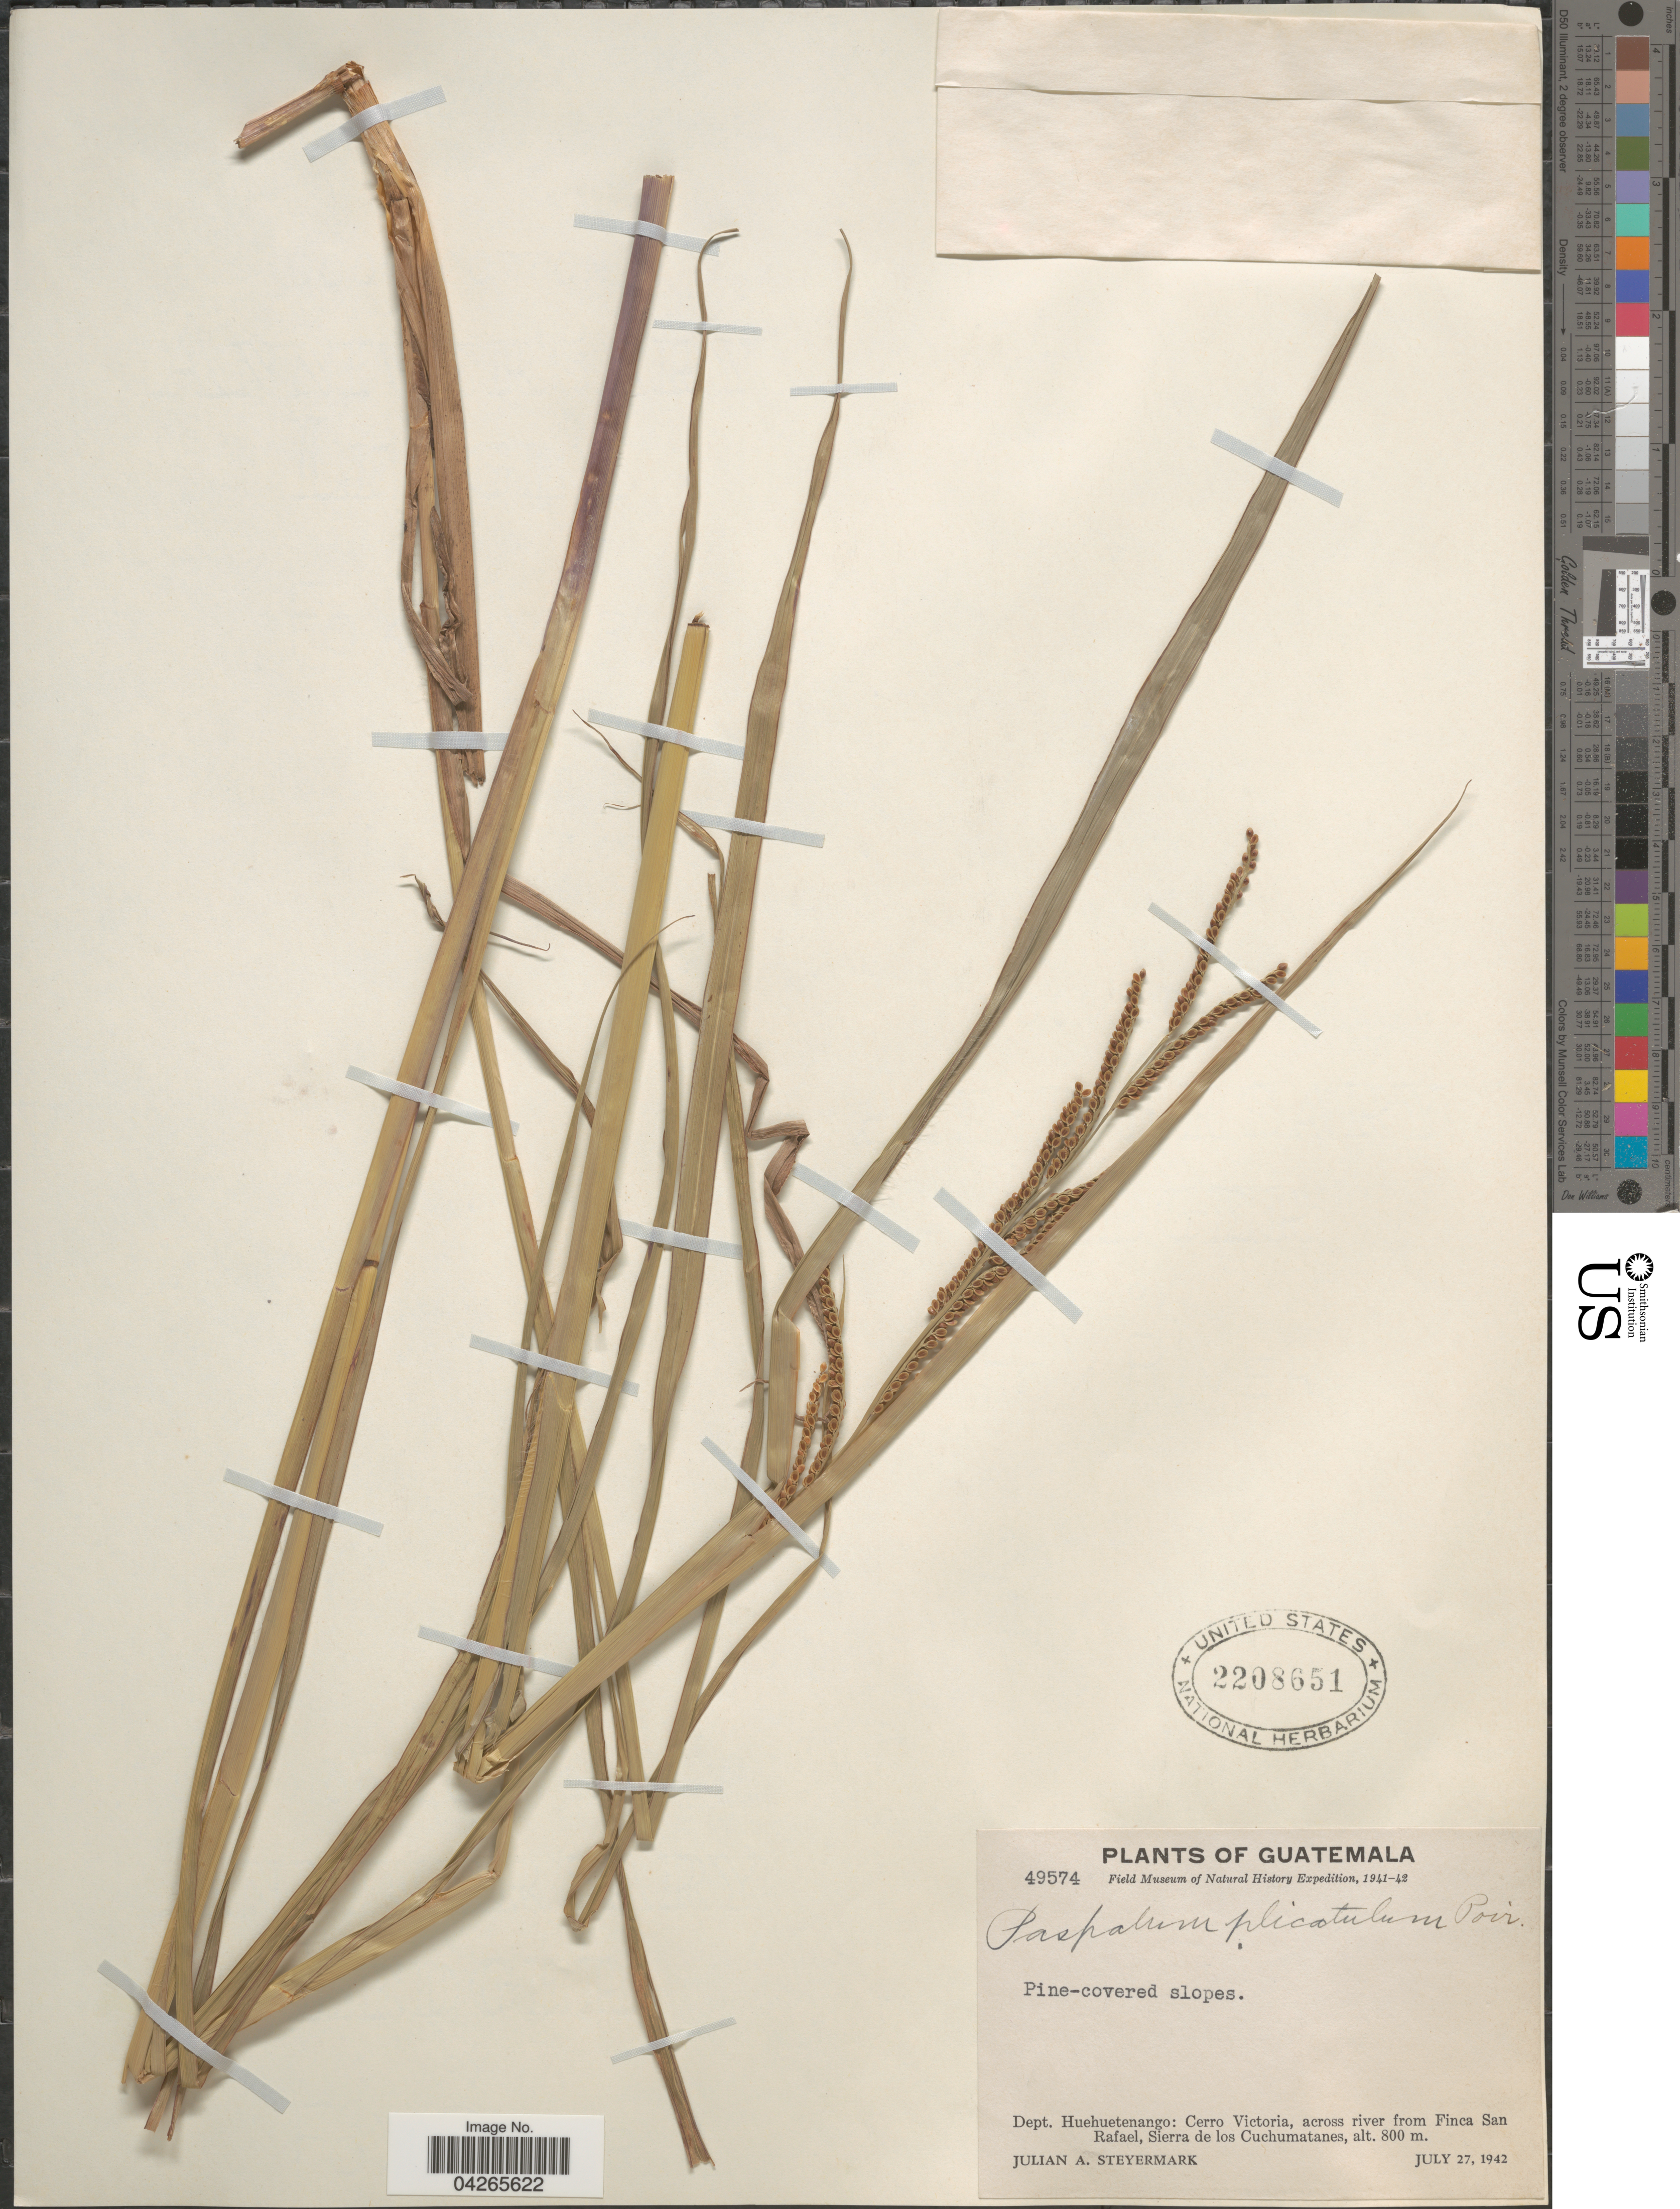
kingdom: Plantae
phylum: Tracheophyta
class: Liliopsida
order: Poales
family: Poaceae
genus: Paspalum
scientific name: Paspalum plicatulum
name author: Michx.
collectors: J. Steyermark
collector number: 49574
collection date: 1942-07-27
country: Guatemala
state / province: Huehuetenango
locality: Field Museum of Natural History Expedition, 1941-42. Pine-covered slopes. Dept. Huehuetenango: Cerro Victoria, across river from Finca San Rafael, Sierra de los Cuchumatanes.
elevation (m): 800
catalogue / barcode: US 2208651